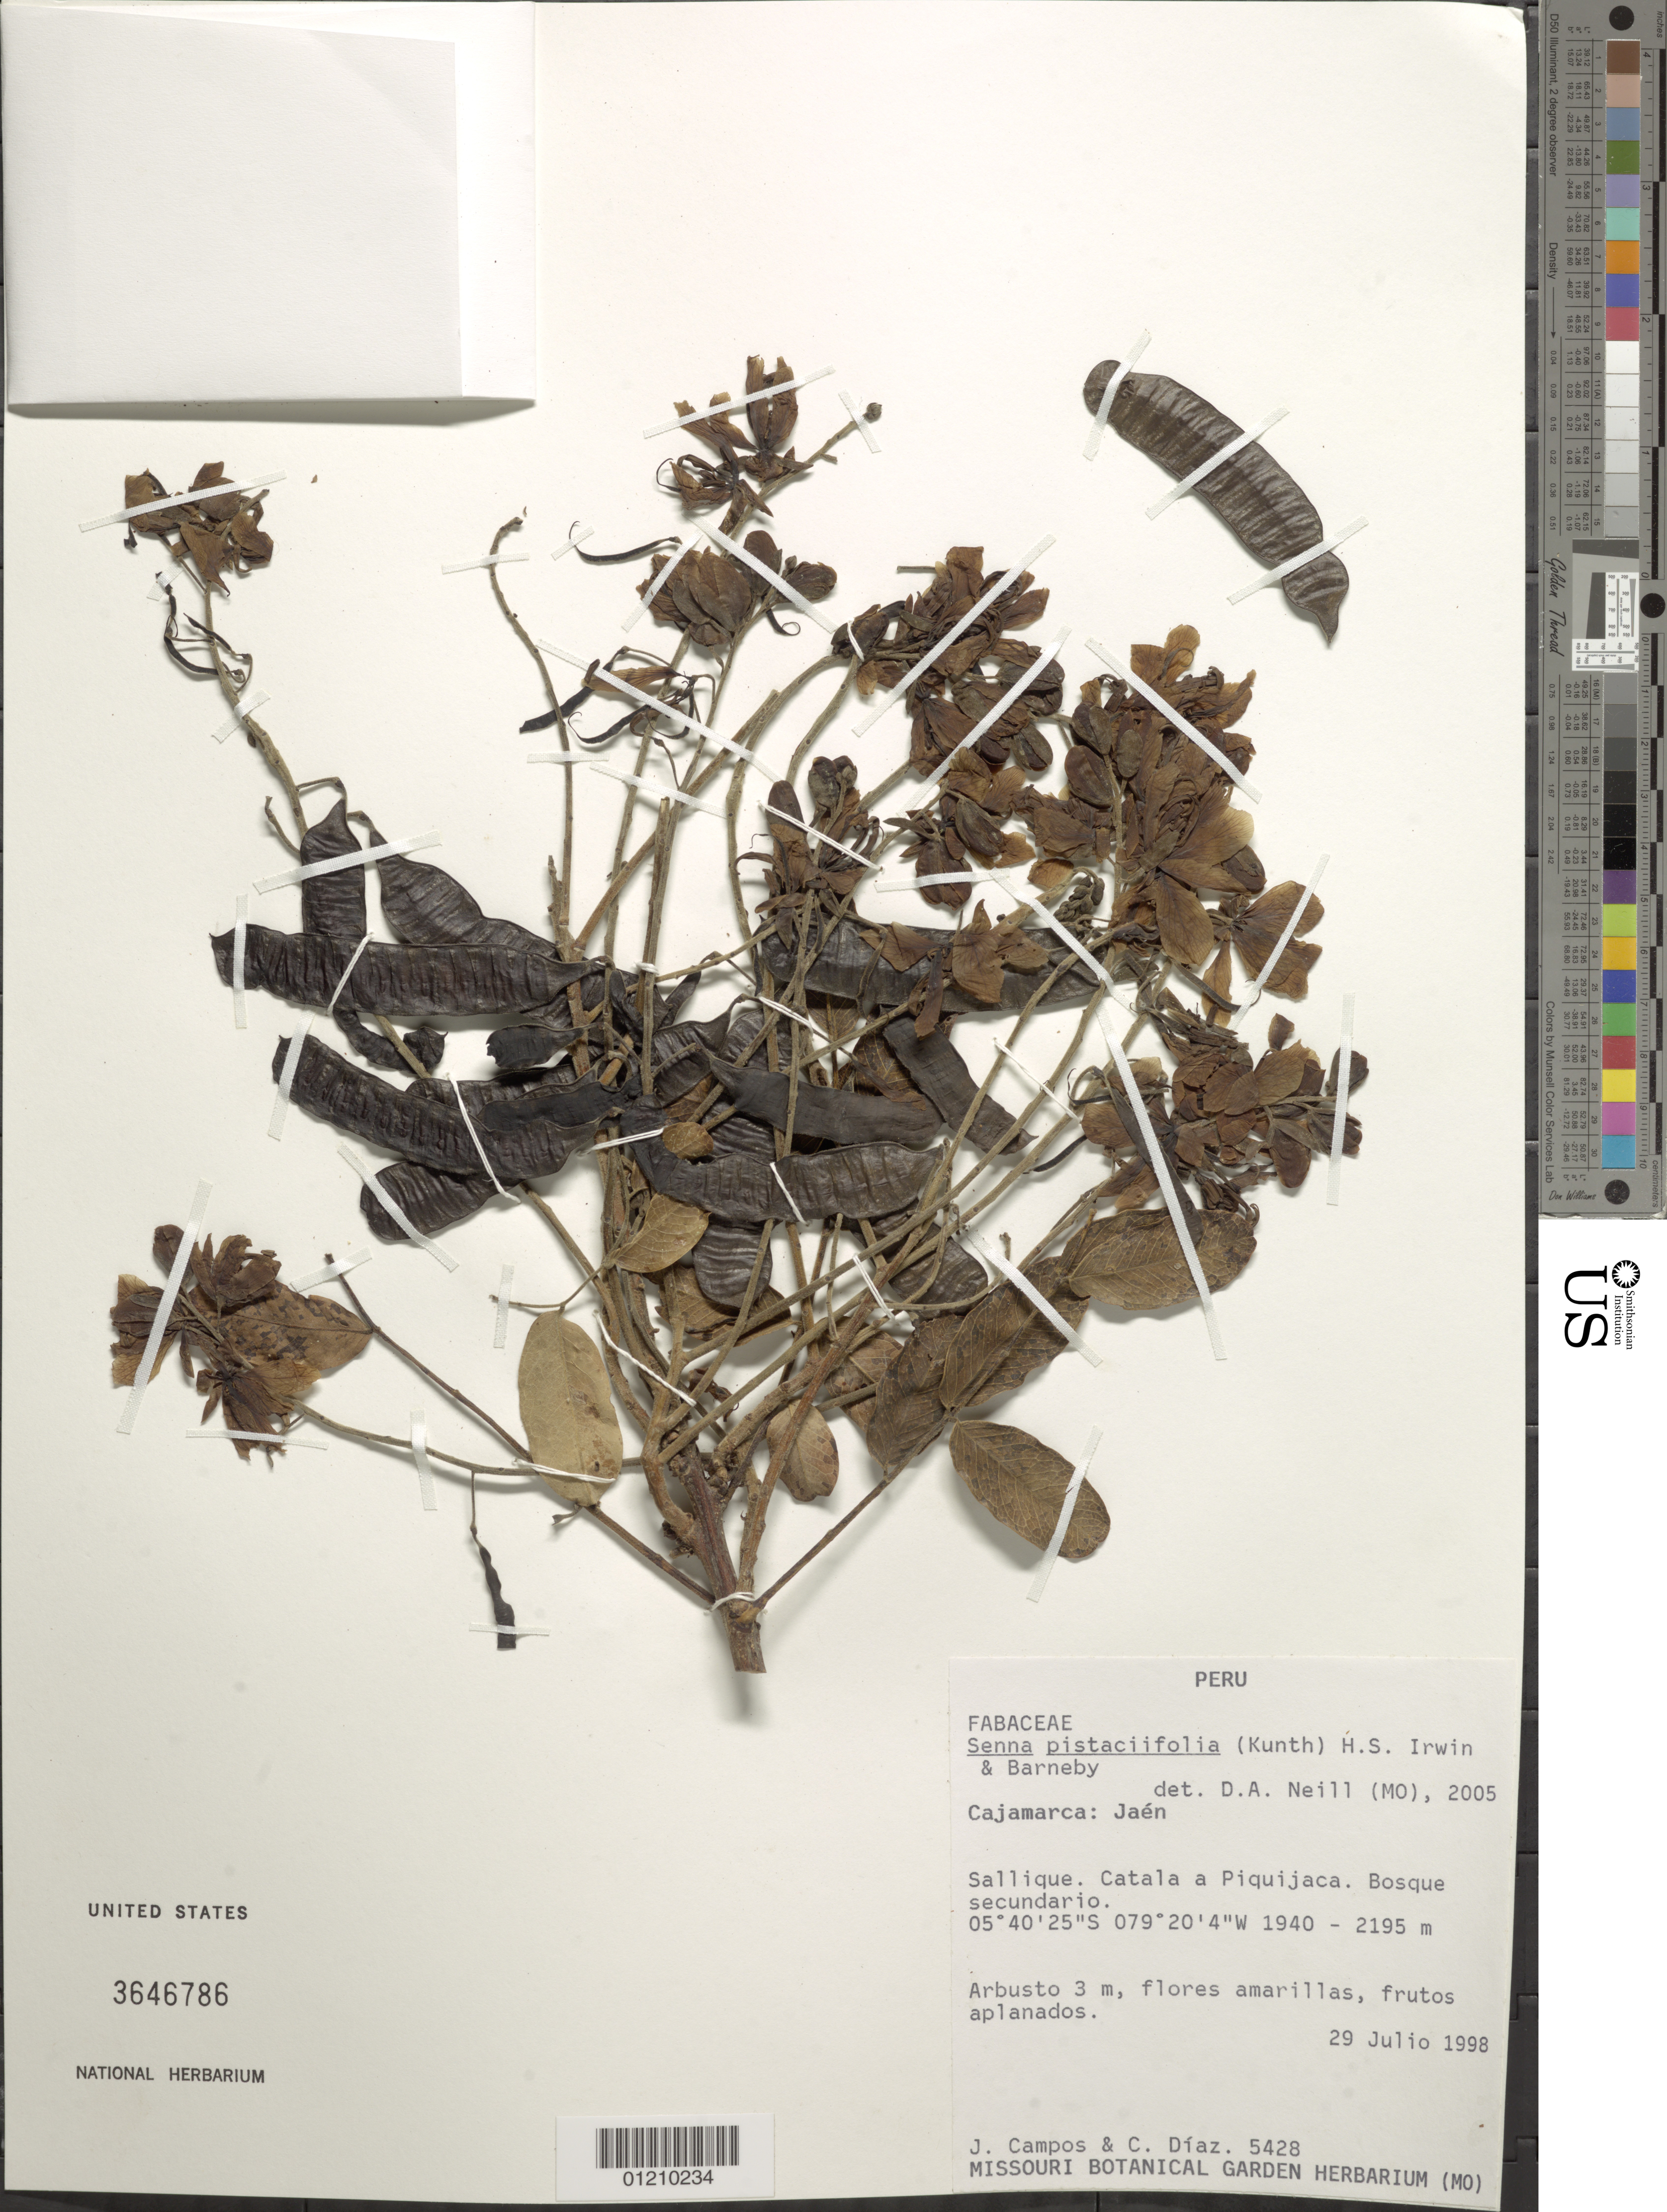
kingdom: Plantae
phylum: Tracheophyta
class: Magnoliopsida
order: Fabales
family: Fabaceae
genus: Senna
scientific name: Senna pistaciifolia var. pistaciifolia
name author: (Kunth) H.S. Irwin & Barneby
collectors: J. Campos & C. Díaz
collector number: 5428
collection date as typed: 29 Jul 1998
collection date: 1998-07-29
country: Peru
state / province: Cajamarca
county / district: Jaén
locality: Sallique, Catala a Piquijaca.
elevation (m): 2195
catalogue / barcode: US 3646786